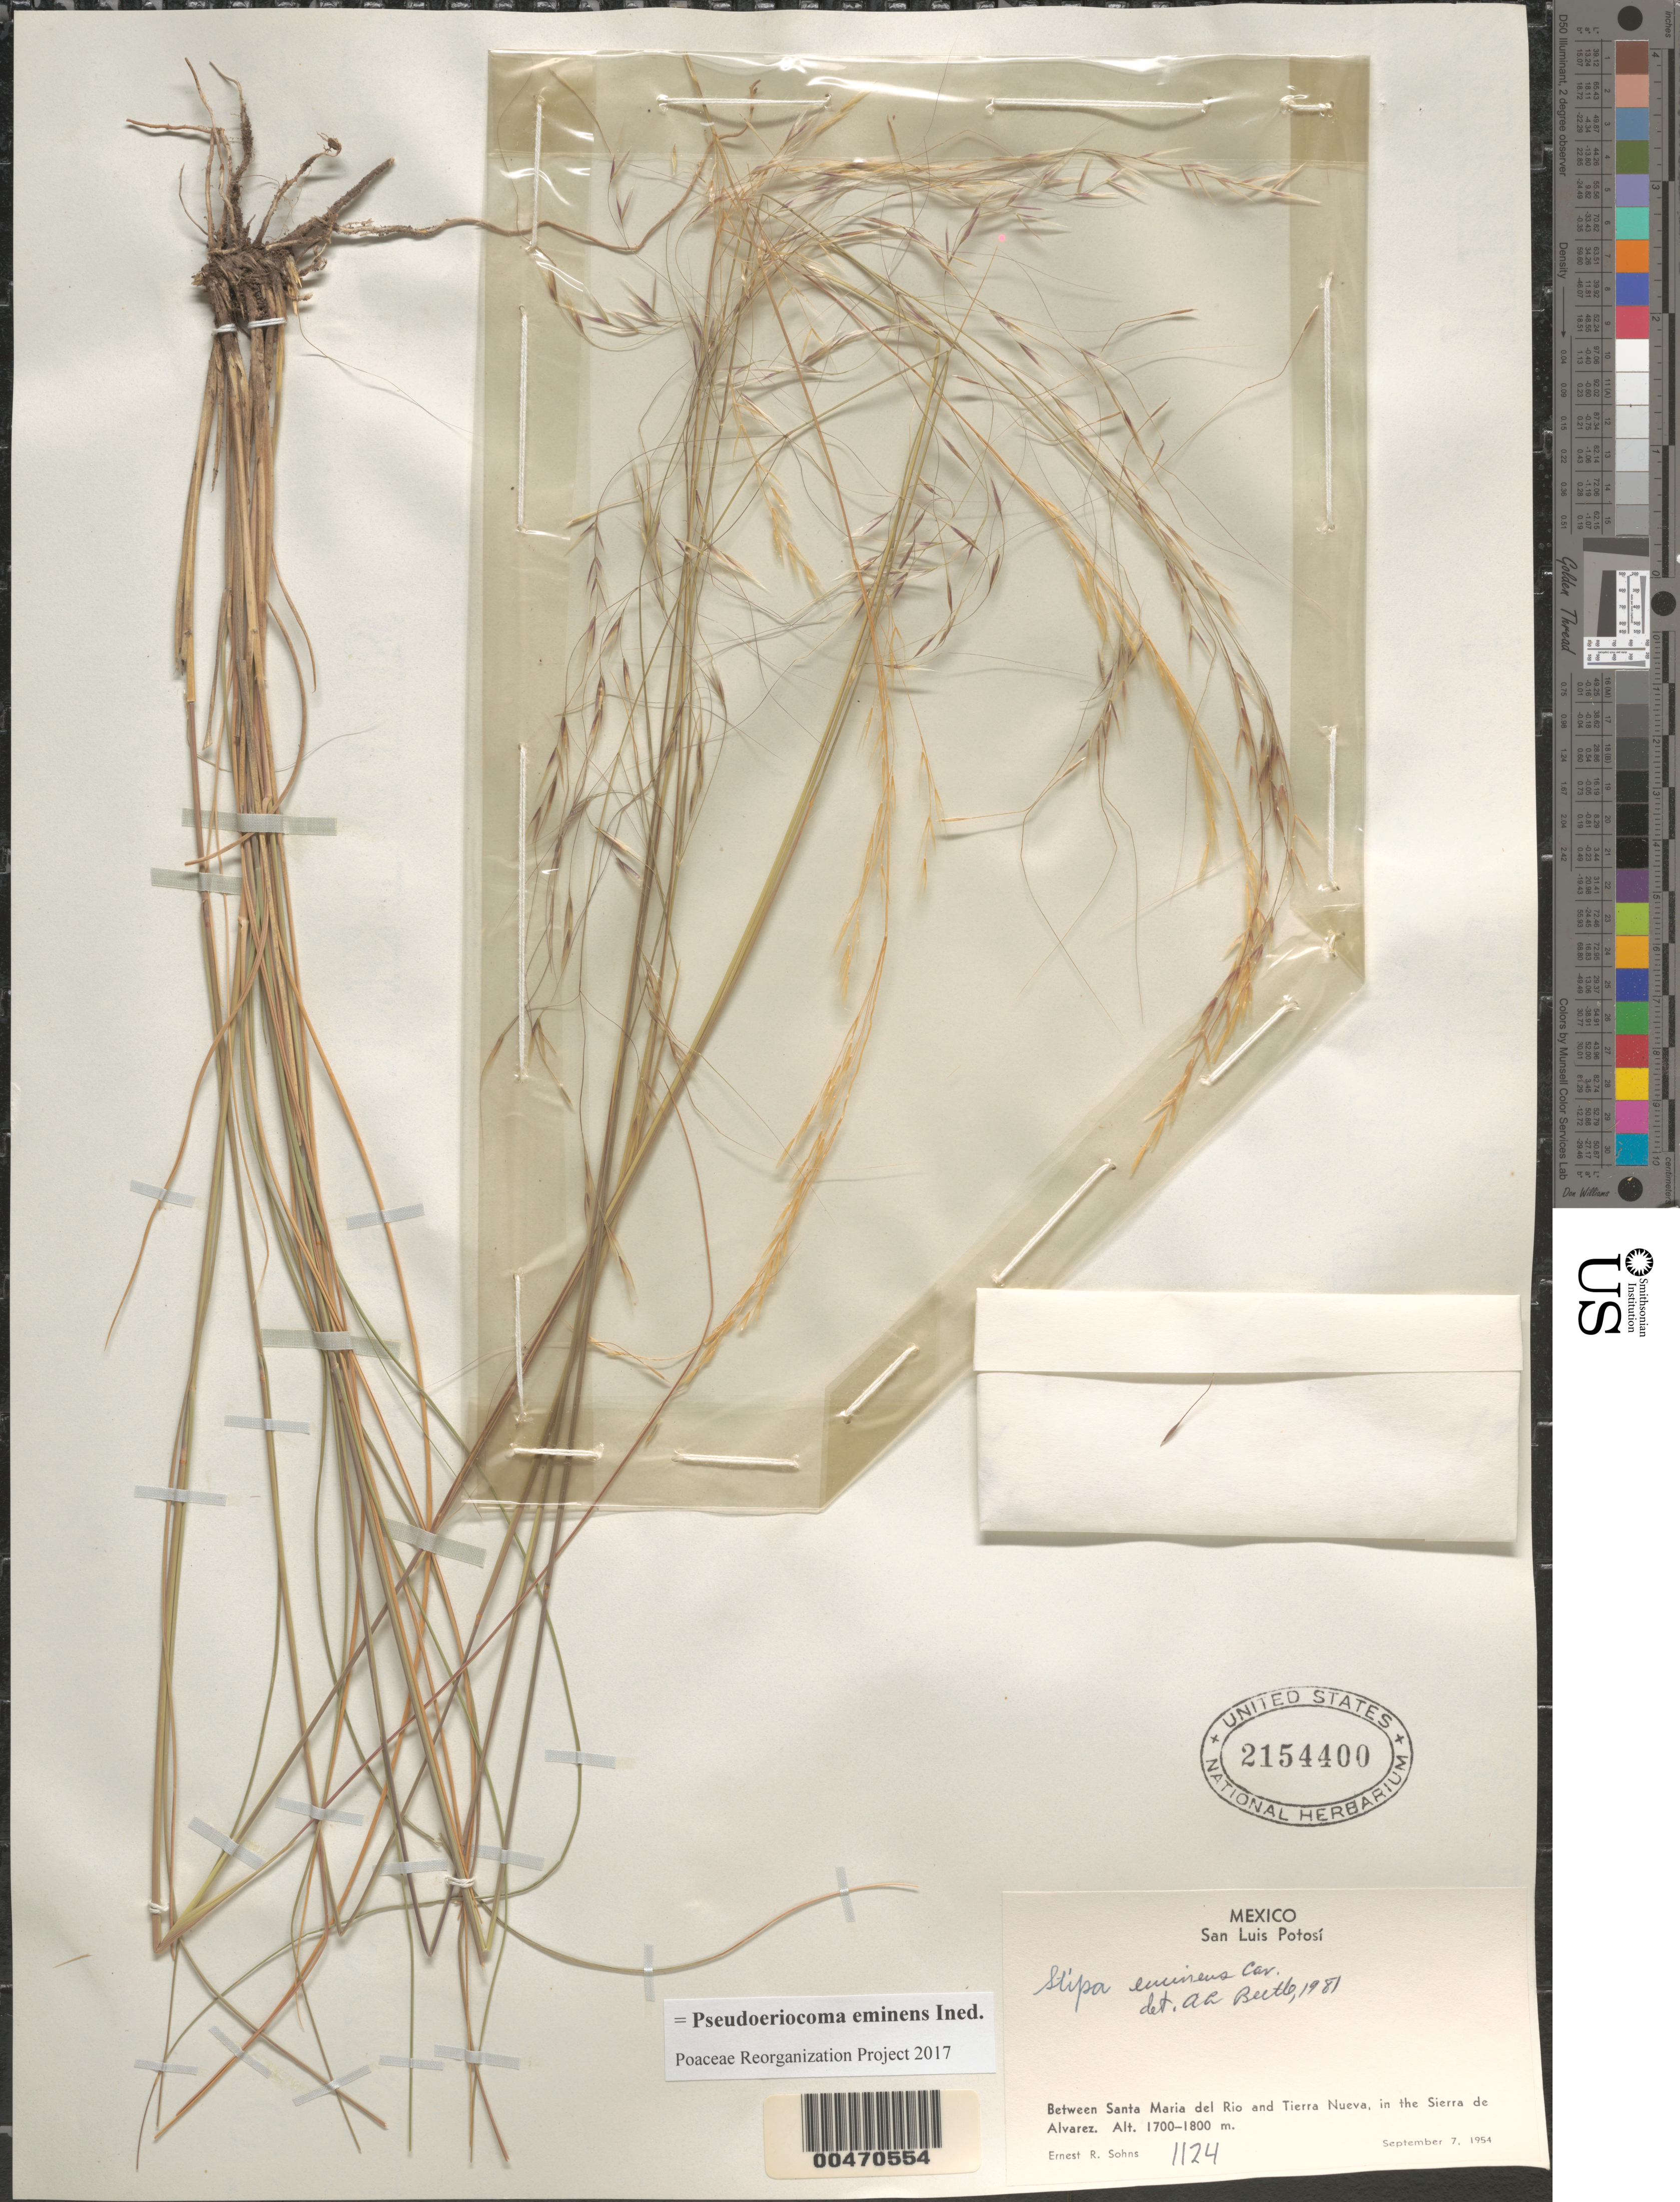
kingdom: Plantae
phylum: Tracheophyta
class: Liliopsida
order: Poales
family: Poaceae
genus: Pseudoeriocoma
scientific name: Pseudoeriocoma eminens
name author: (Cav.) Romasch.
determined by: Poaceae Reorganization Project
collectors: E. R. Sohns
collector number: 1124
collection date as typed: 7 Sep 1954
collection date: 1954-09-07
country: Mexico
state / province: San Luis Potosi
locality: Between Santa Maria del Rio & Tierra Nueva, in the Sierra de Alvarez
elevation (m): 1700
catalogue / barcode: US 2154400